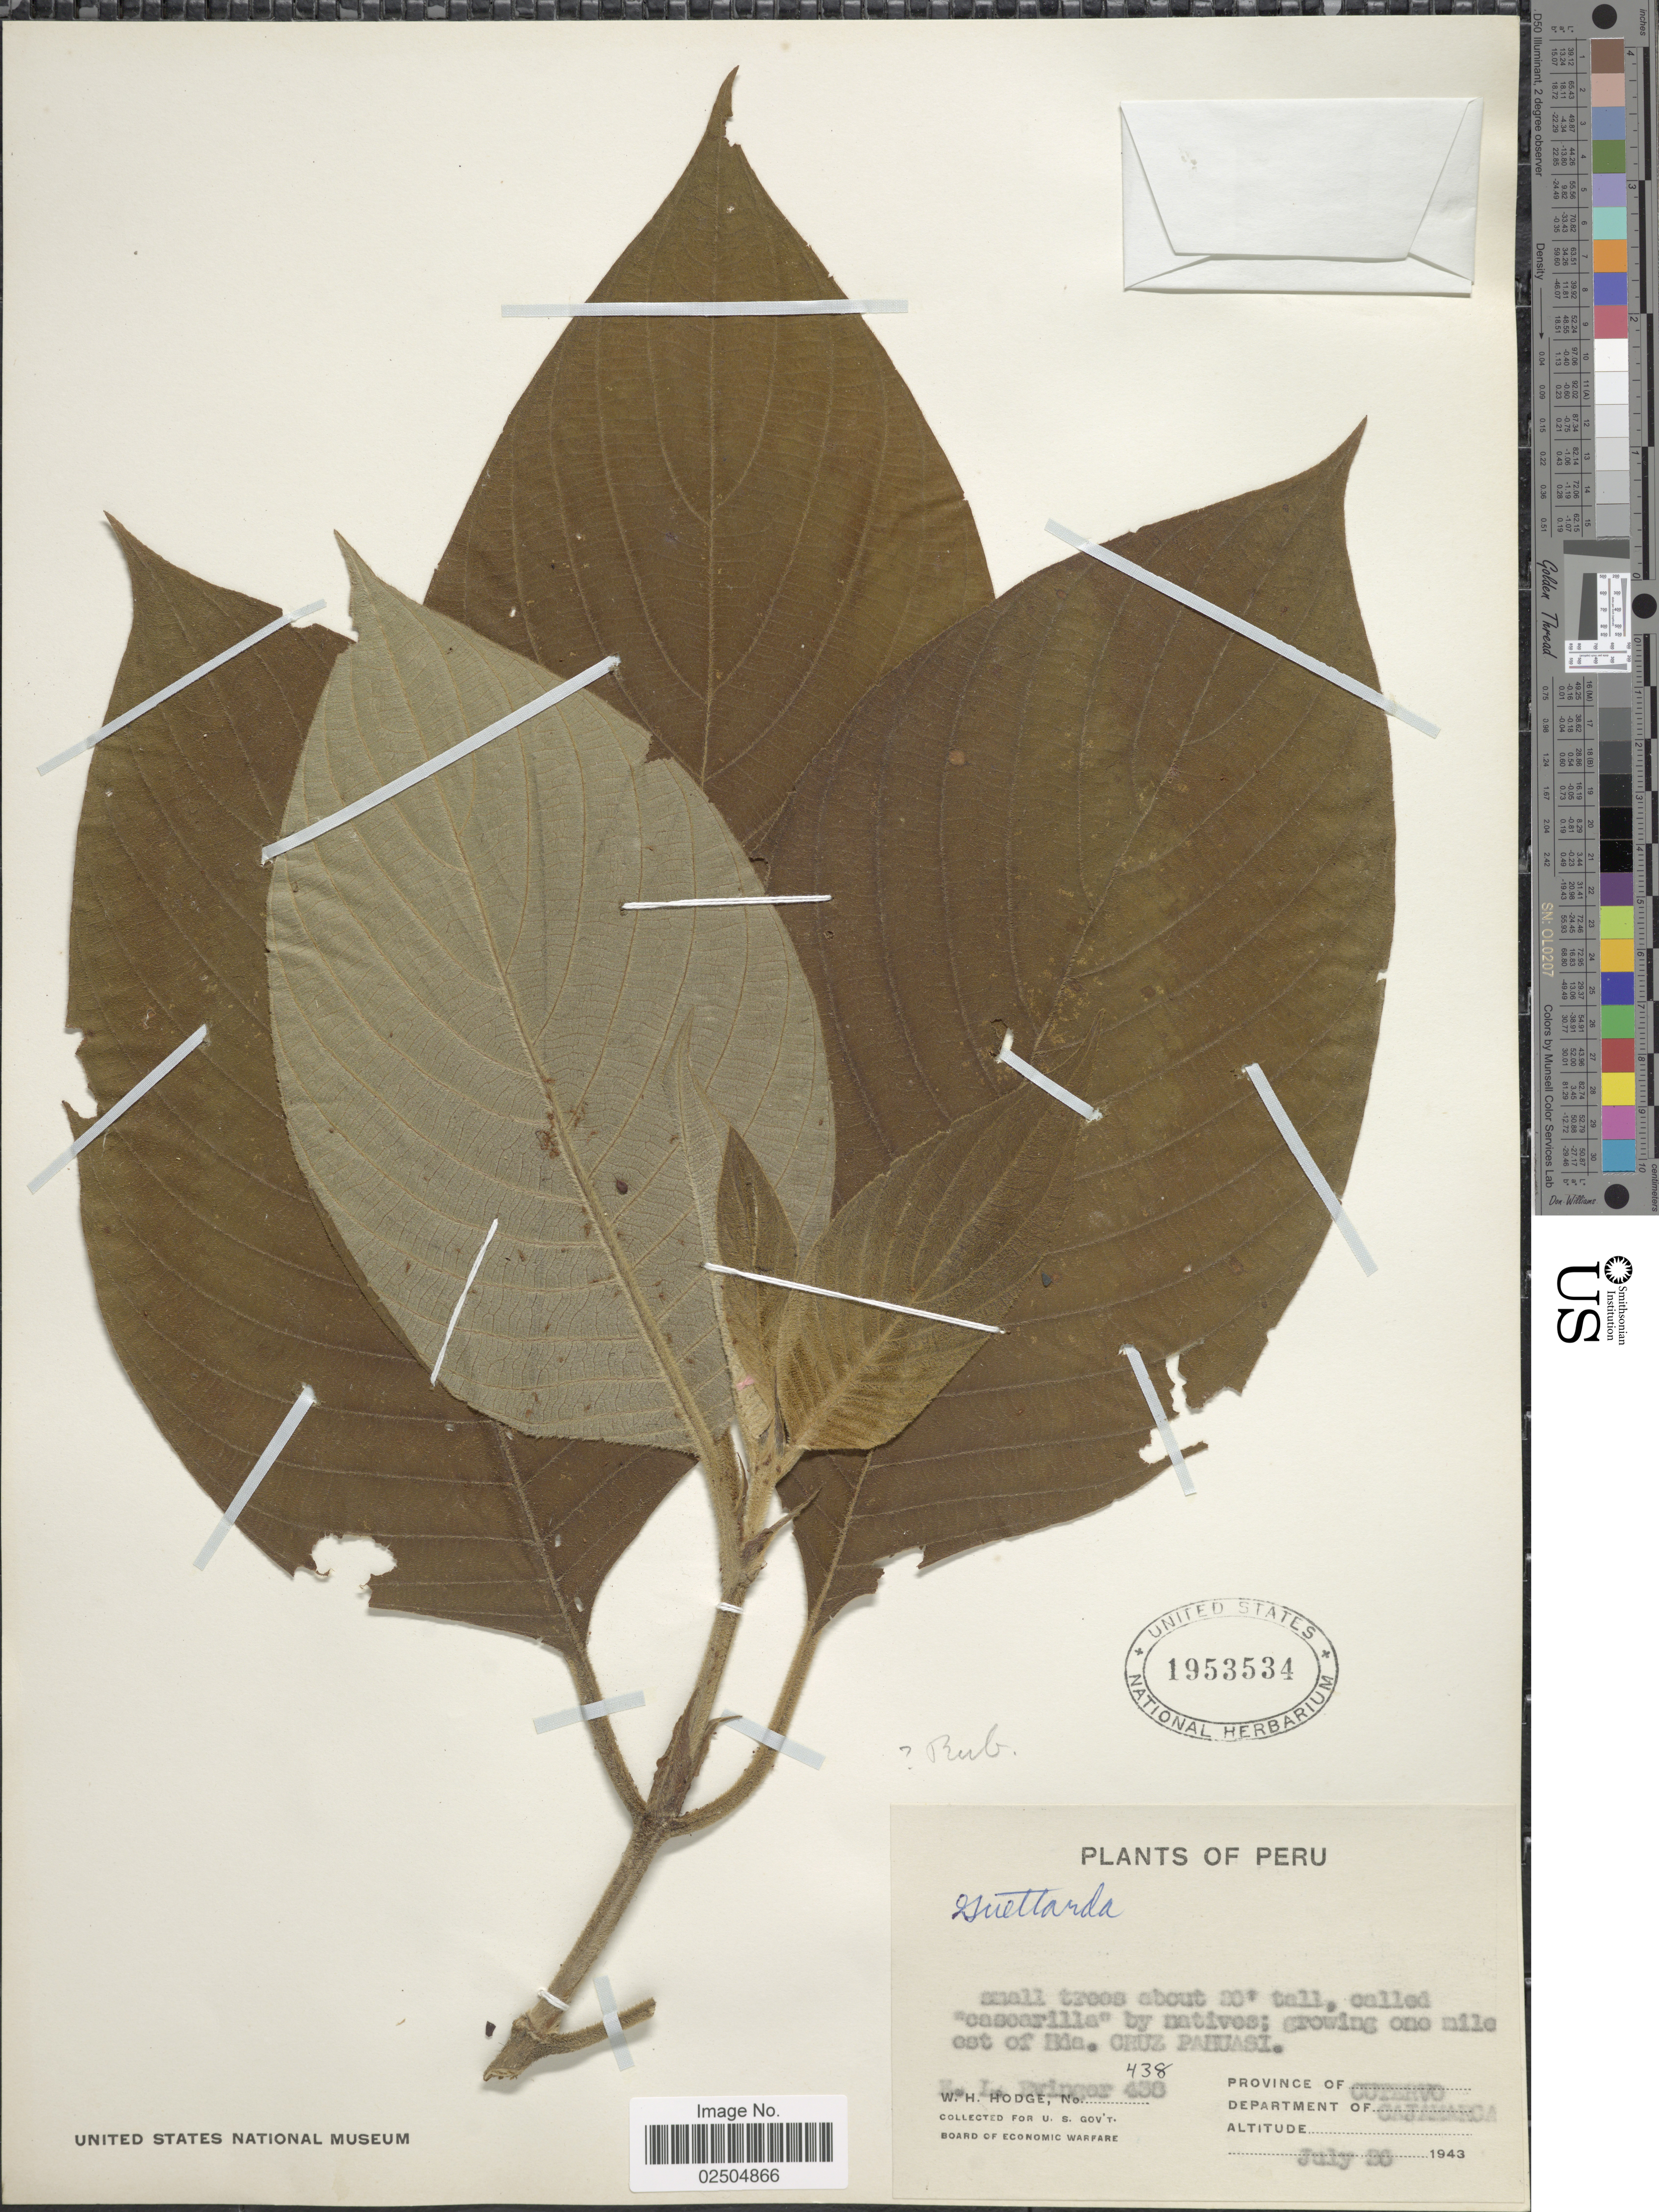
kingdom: Plantae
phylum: Tracheophyta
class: Magnoliopsida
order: Gentianales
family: Rubiaceae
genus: Guettarda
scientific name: Guettarda sp.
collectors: E. Evinger & W. Hodge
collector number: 438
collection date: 1943-07-26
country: Peru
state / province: Cajamarca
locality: On mile est of Hda. Cruz Pahuasi, Province of Cutervo, Department of Cajamarca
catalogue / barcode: US 1953534